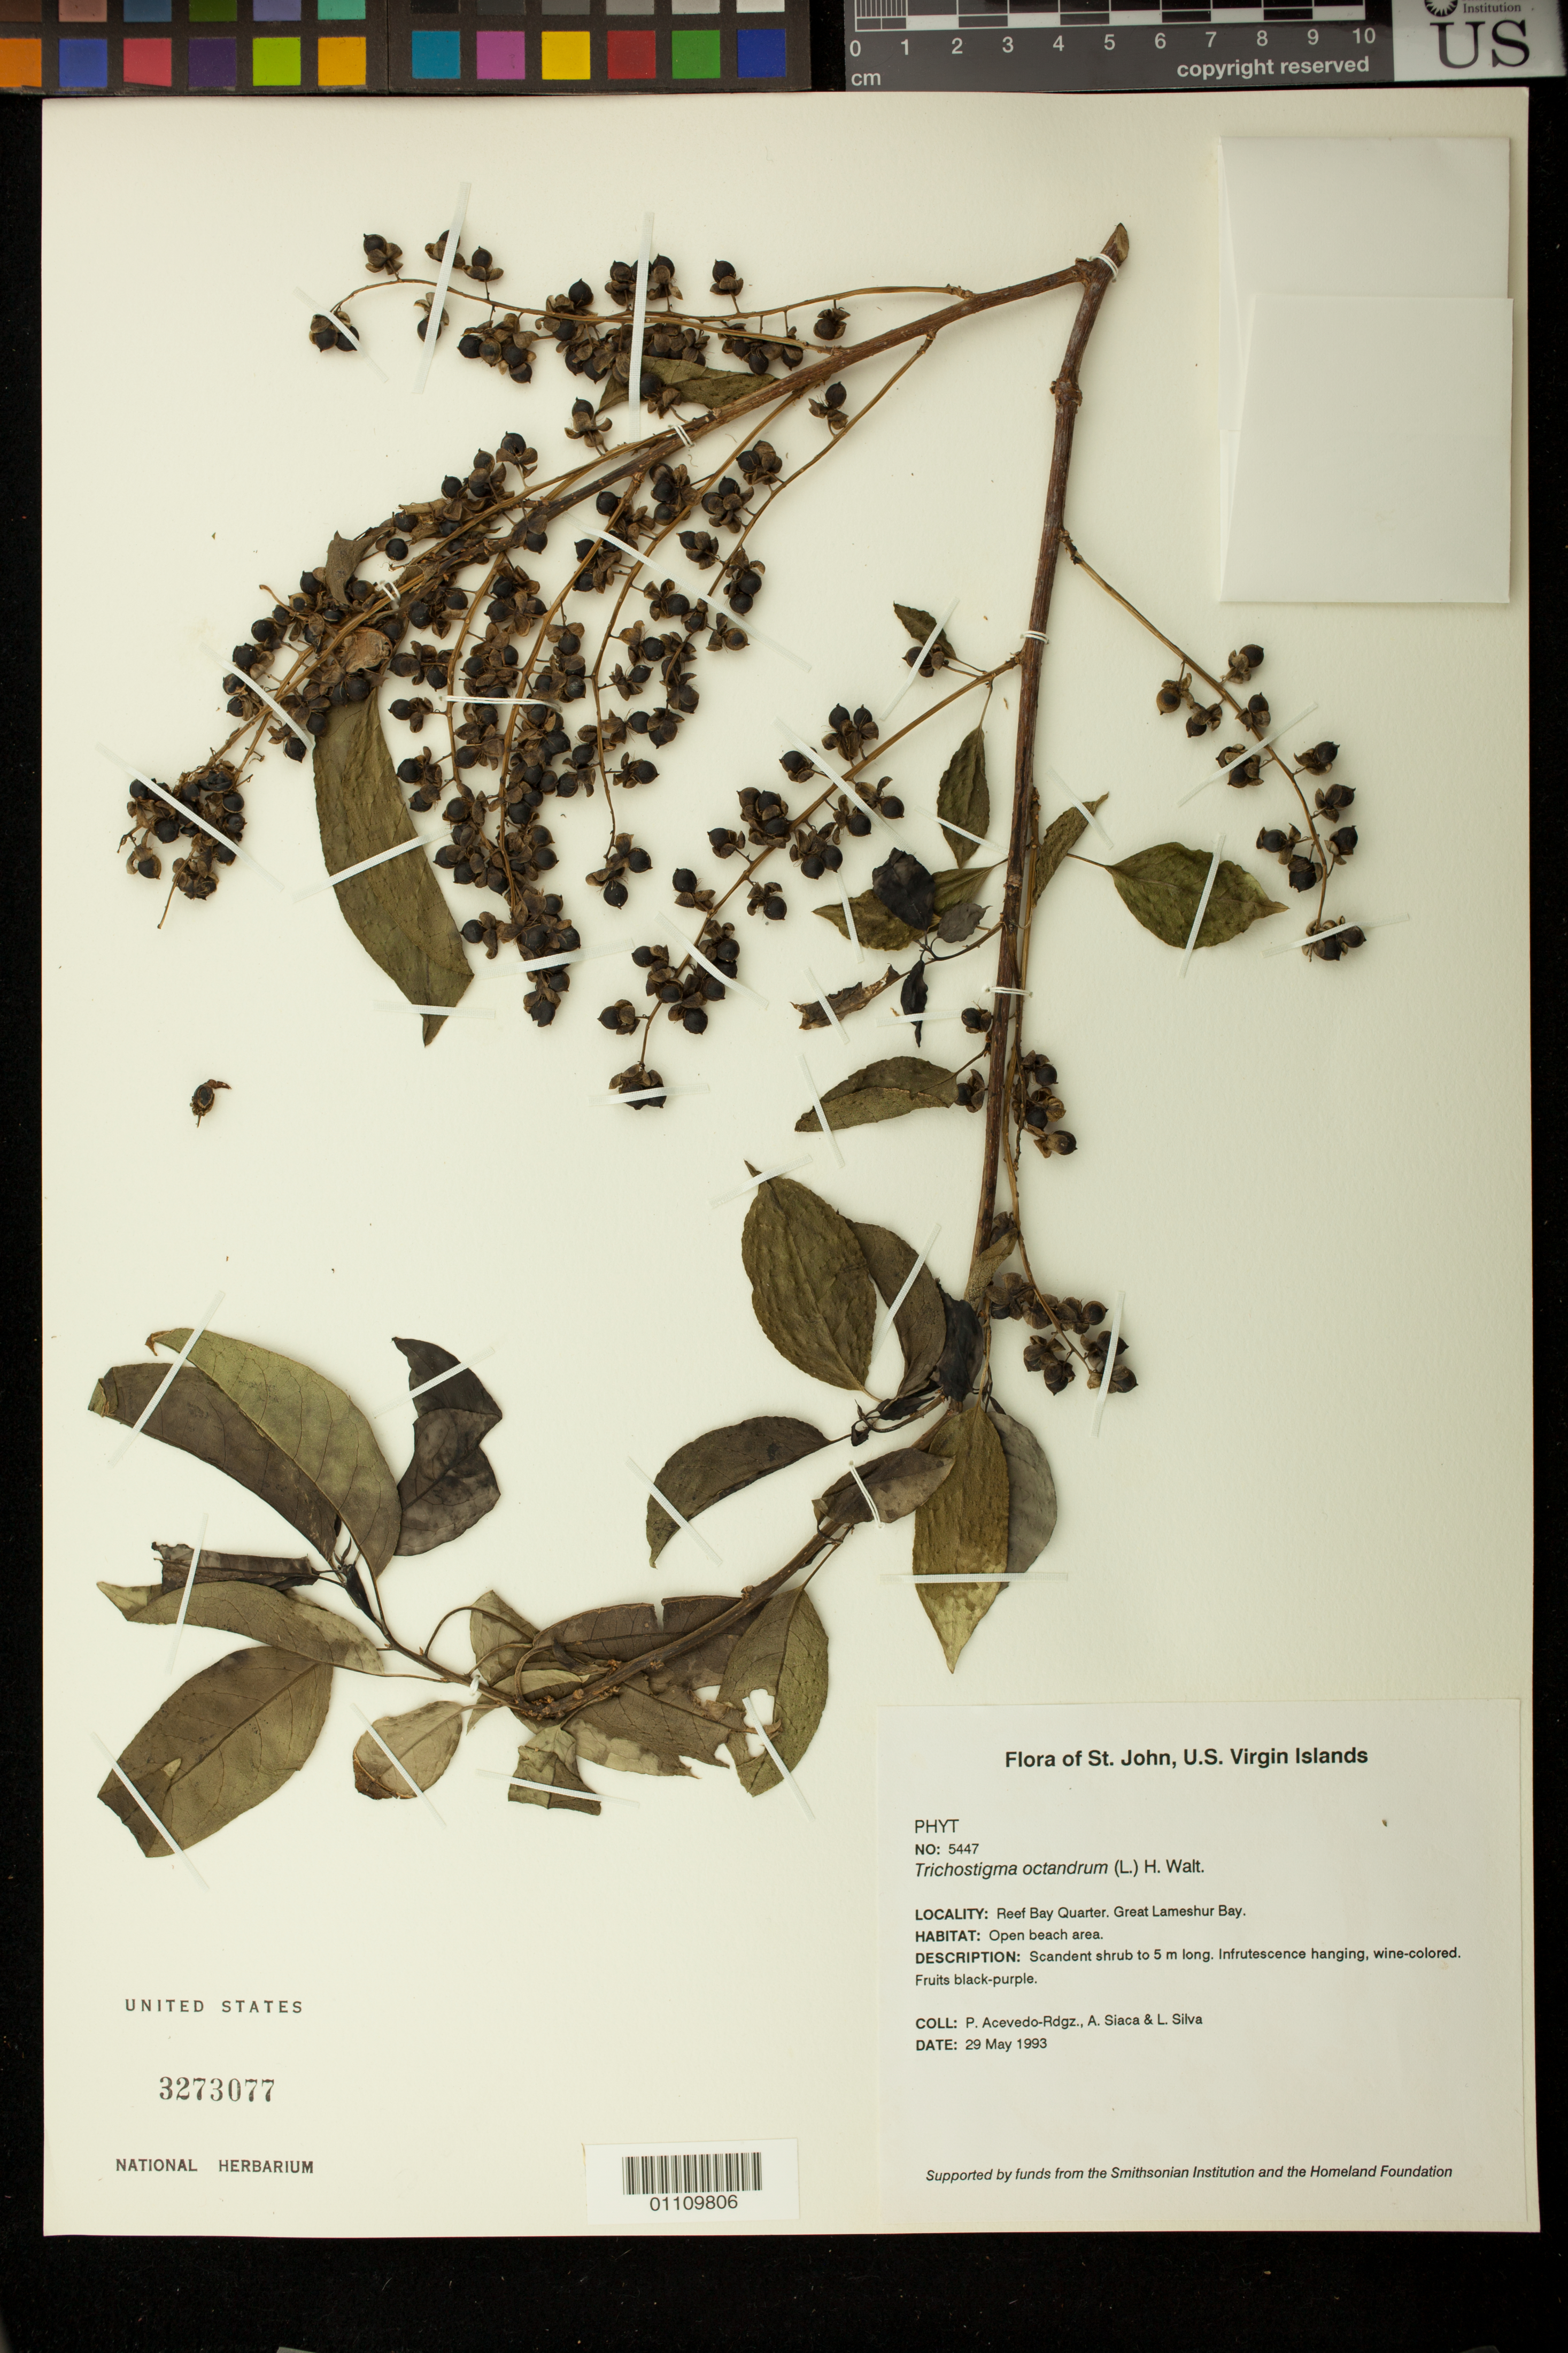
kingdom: Plantae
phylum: Tracheophyta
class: Magnoliopsida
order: Caryophyllales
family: Phytolaccaceae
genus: Trichostigma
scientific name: Trichostigma octandrum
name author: (L.) H. Walter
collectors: P. Acevedo-Rodr., A. Siaca & L. Silva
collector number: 5447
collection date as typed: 29 May 1993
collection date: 1993-05-29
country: U.S. Virgin Islands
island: St. John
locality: Reef Bay Quarter. Great Lameshur Bay.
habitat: Open beach area.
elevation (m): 0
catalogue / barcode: US 3273077